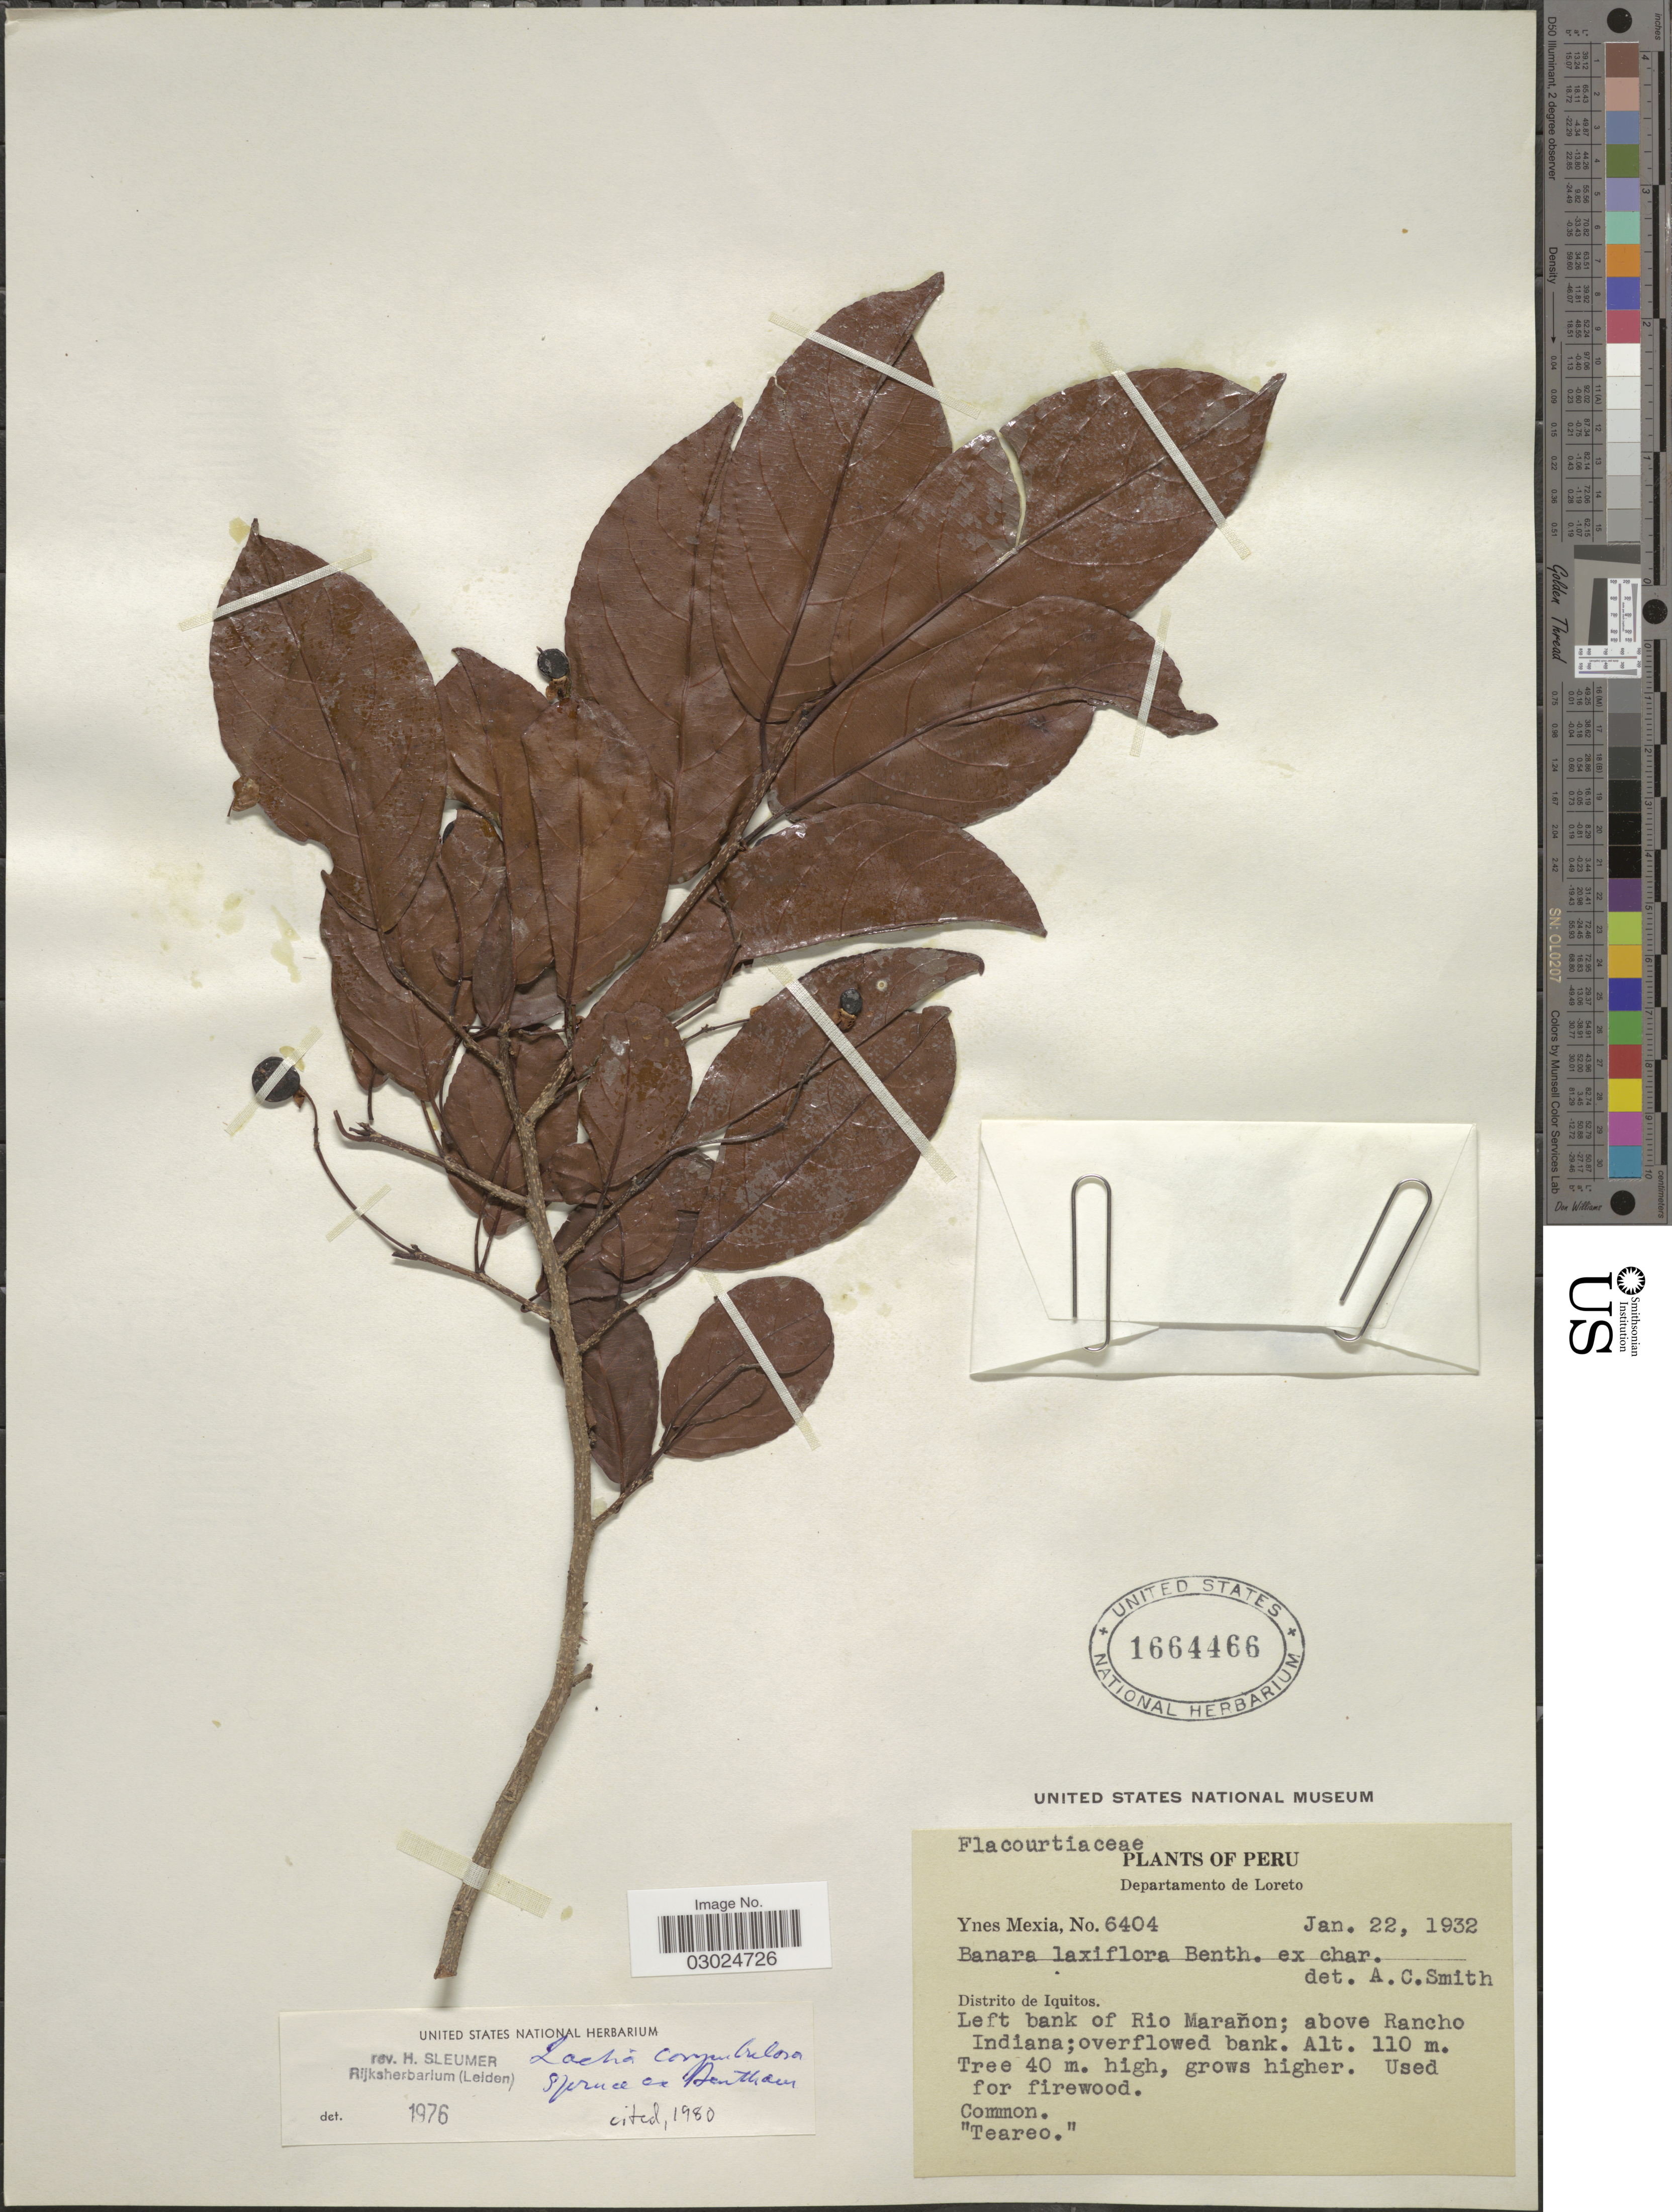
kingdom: Plantae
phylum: Tracheophyta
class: Magnoliopsida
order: Malpighiales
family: Salicaceae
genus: Laetia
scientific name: Laetia corymbulosa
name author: Spruce ex Benth.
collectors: Y. Mexia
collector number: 6404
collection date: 1932-01-22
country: Peru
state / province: Loreto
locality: Distrito de Iquitos. Left bank of Rio Marañon; above Rancho Indiana.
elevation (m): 110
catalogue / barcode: US 166466